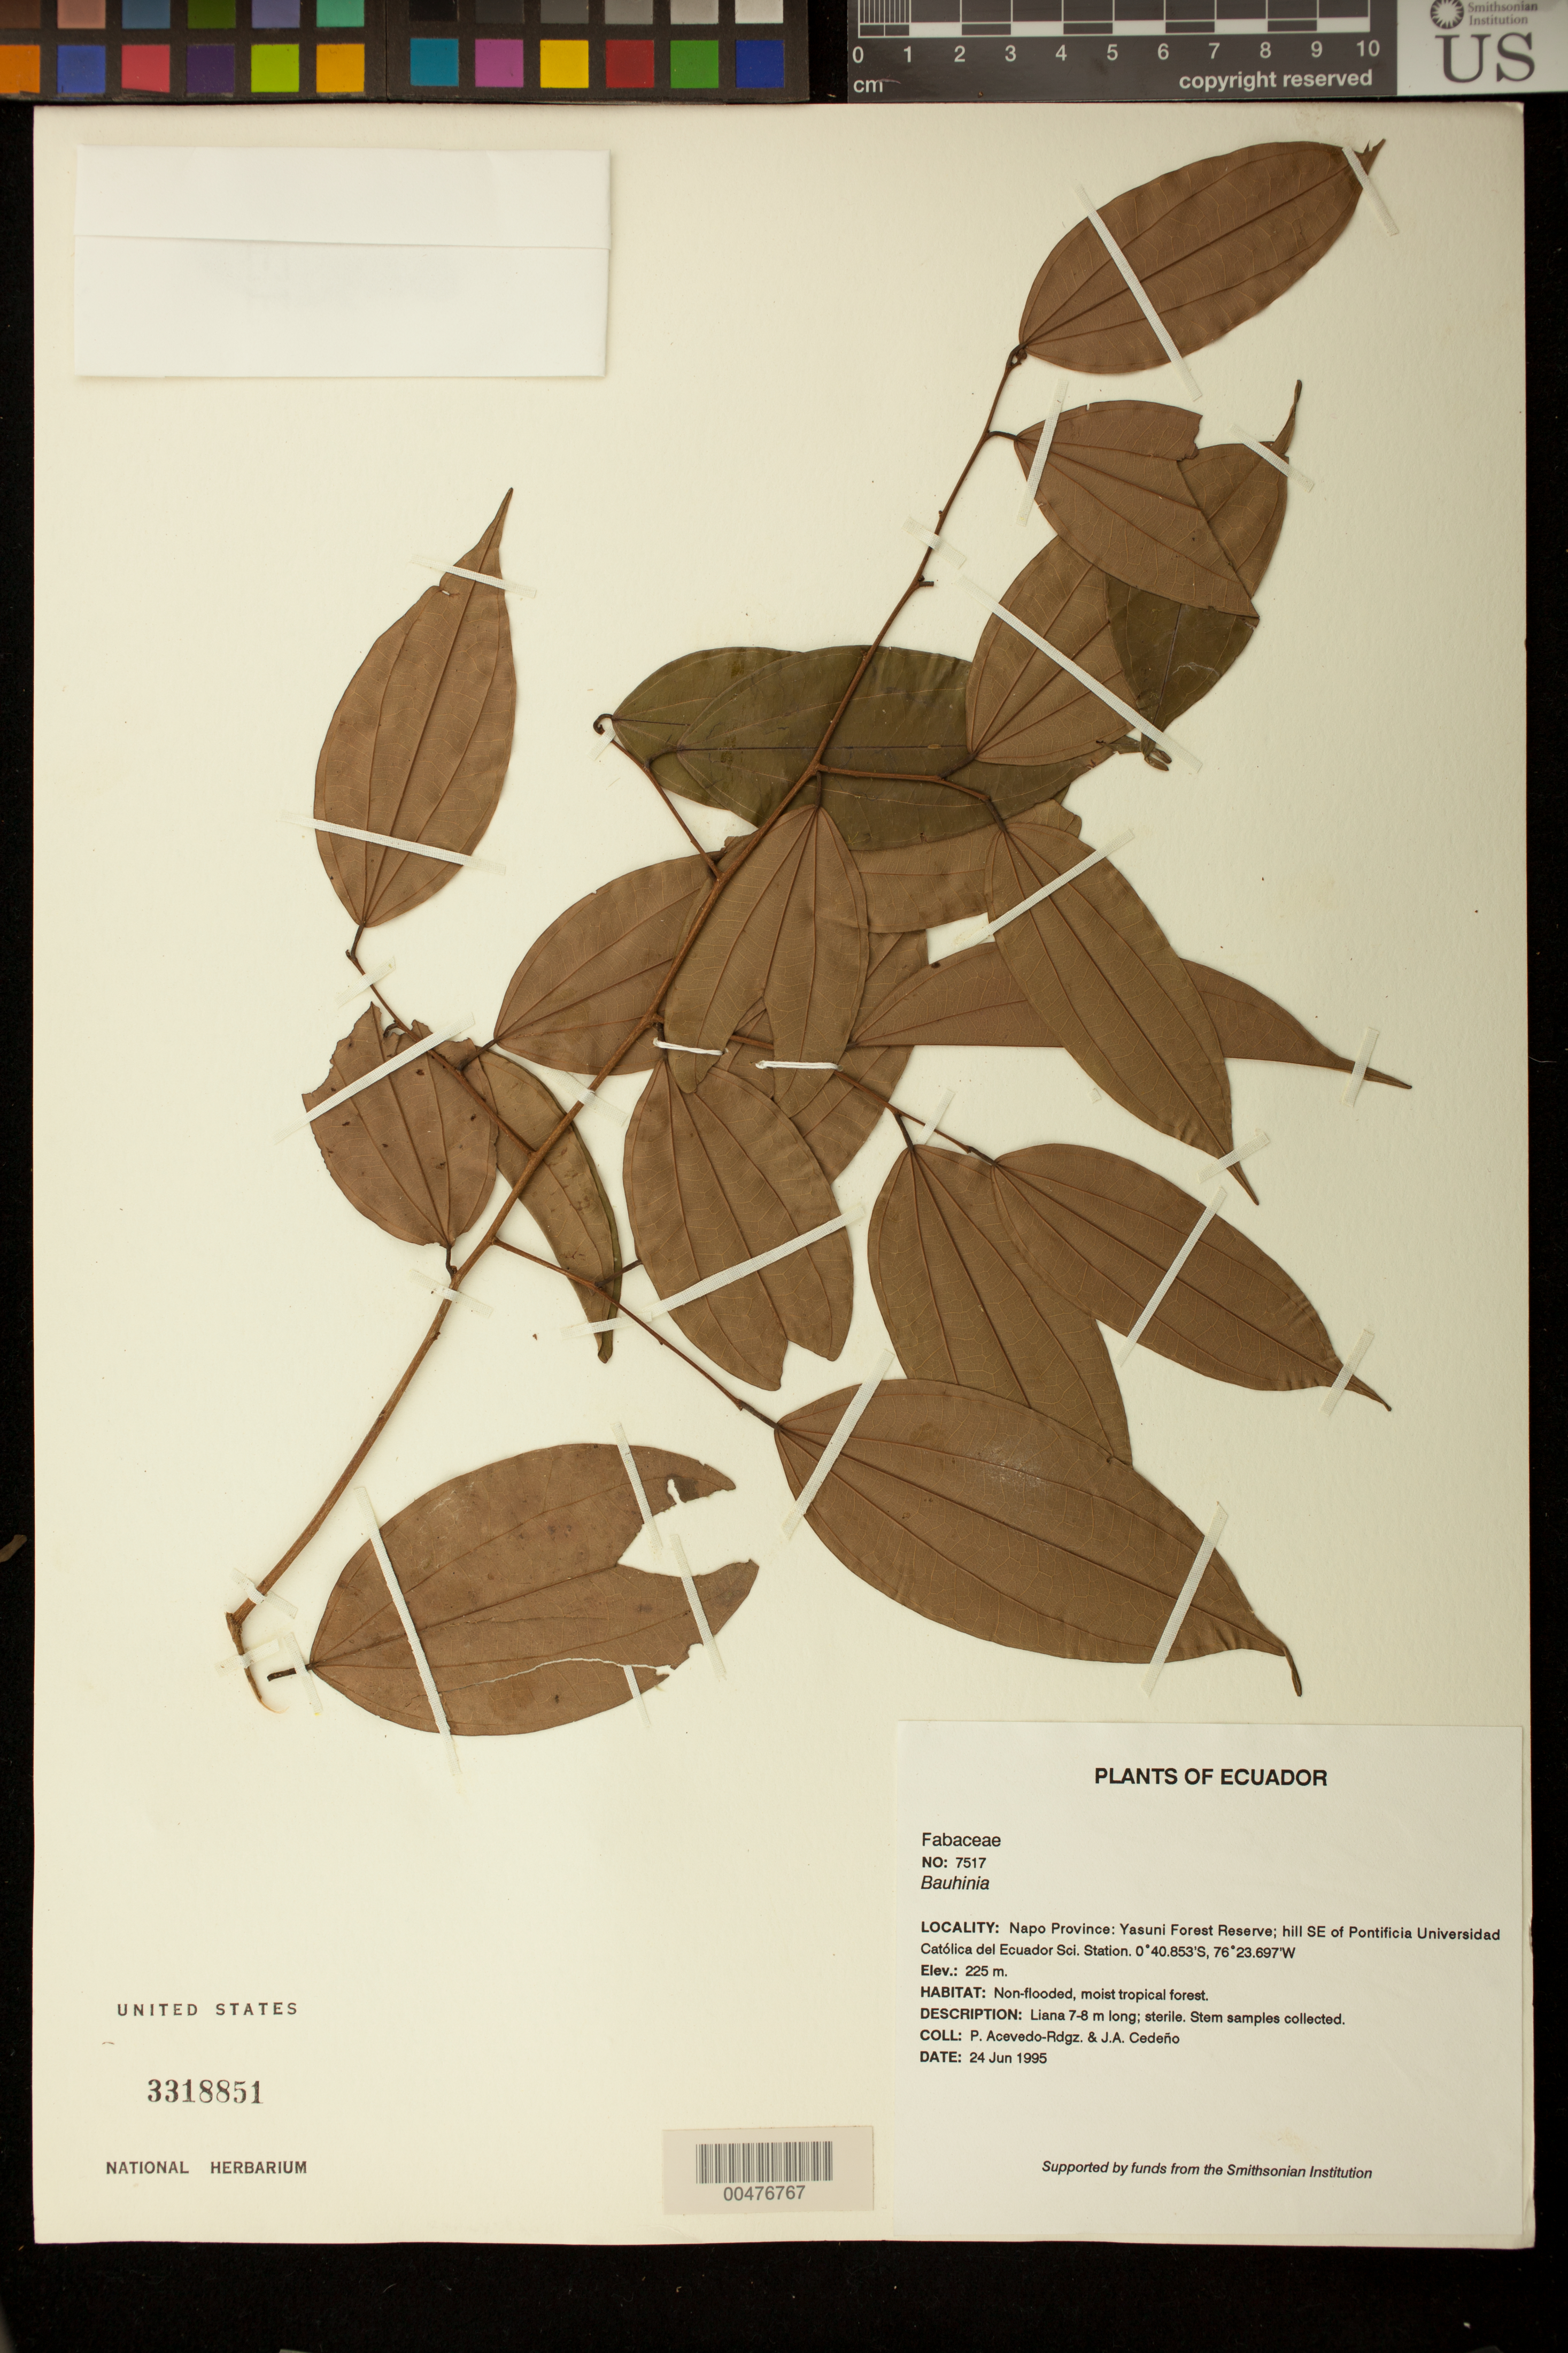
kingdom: Plantae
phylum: Tracheophyta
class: Magnoliopsida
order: Fabales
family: Fabaceae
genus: Bauhinia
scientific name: Bauhinia sp.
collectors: P. Acevedo-Rodr. & J. A. Cedeño M.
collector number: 7517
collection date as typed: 24 Jun 1995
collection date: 1995-06-24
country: Ecuador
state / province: Napo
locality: Napo Province: Yasuni Forest Reserve; hill SE of Pontificia Universidad Católica del Ecuador Sci. Station.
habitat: Non-flooded, moist tropical forest.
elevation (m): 225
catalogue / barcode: US 3318851